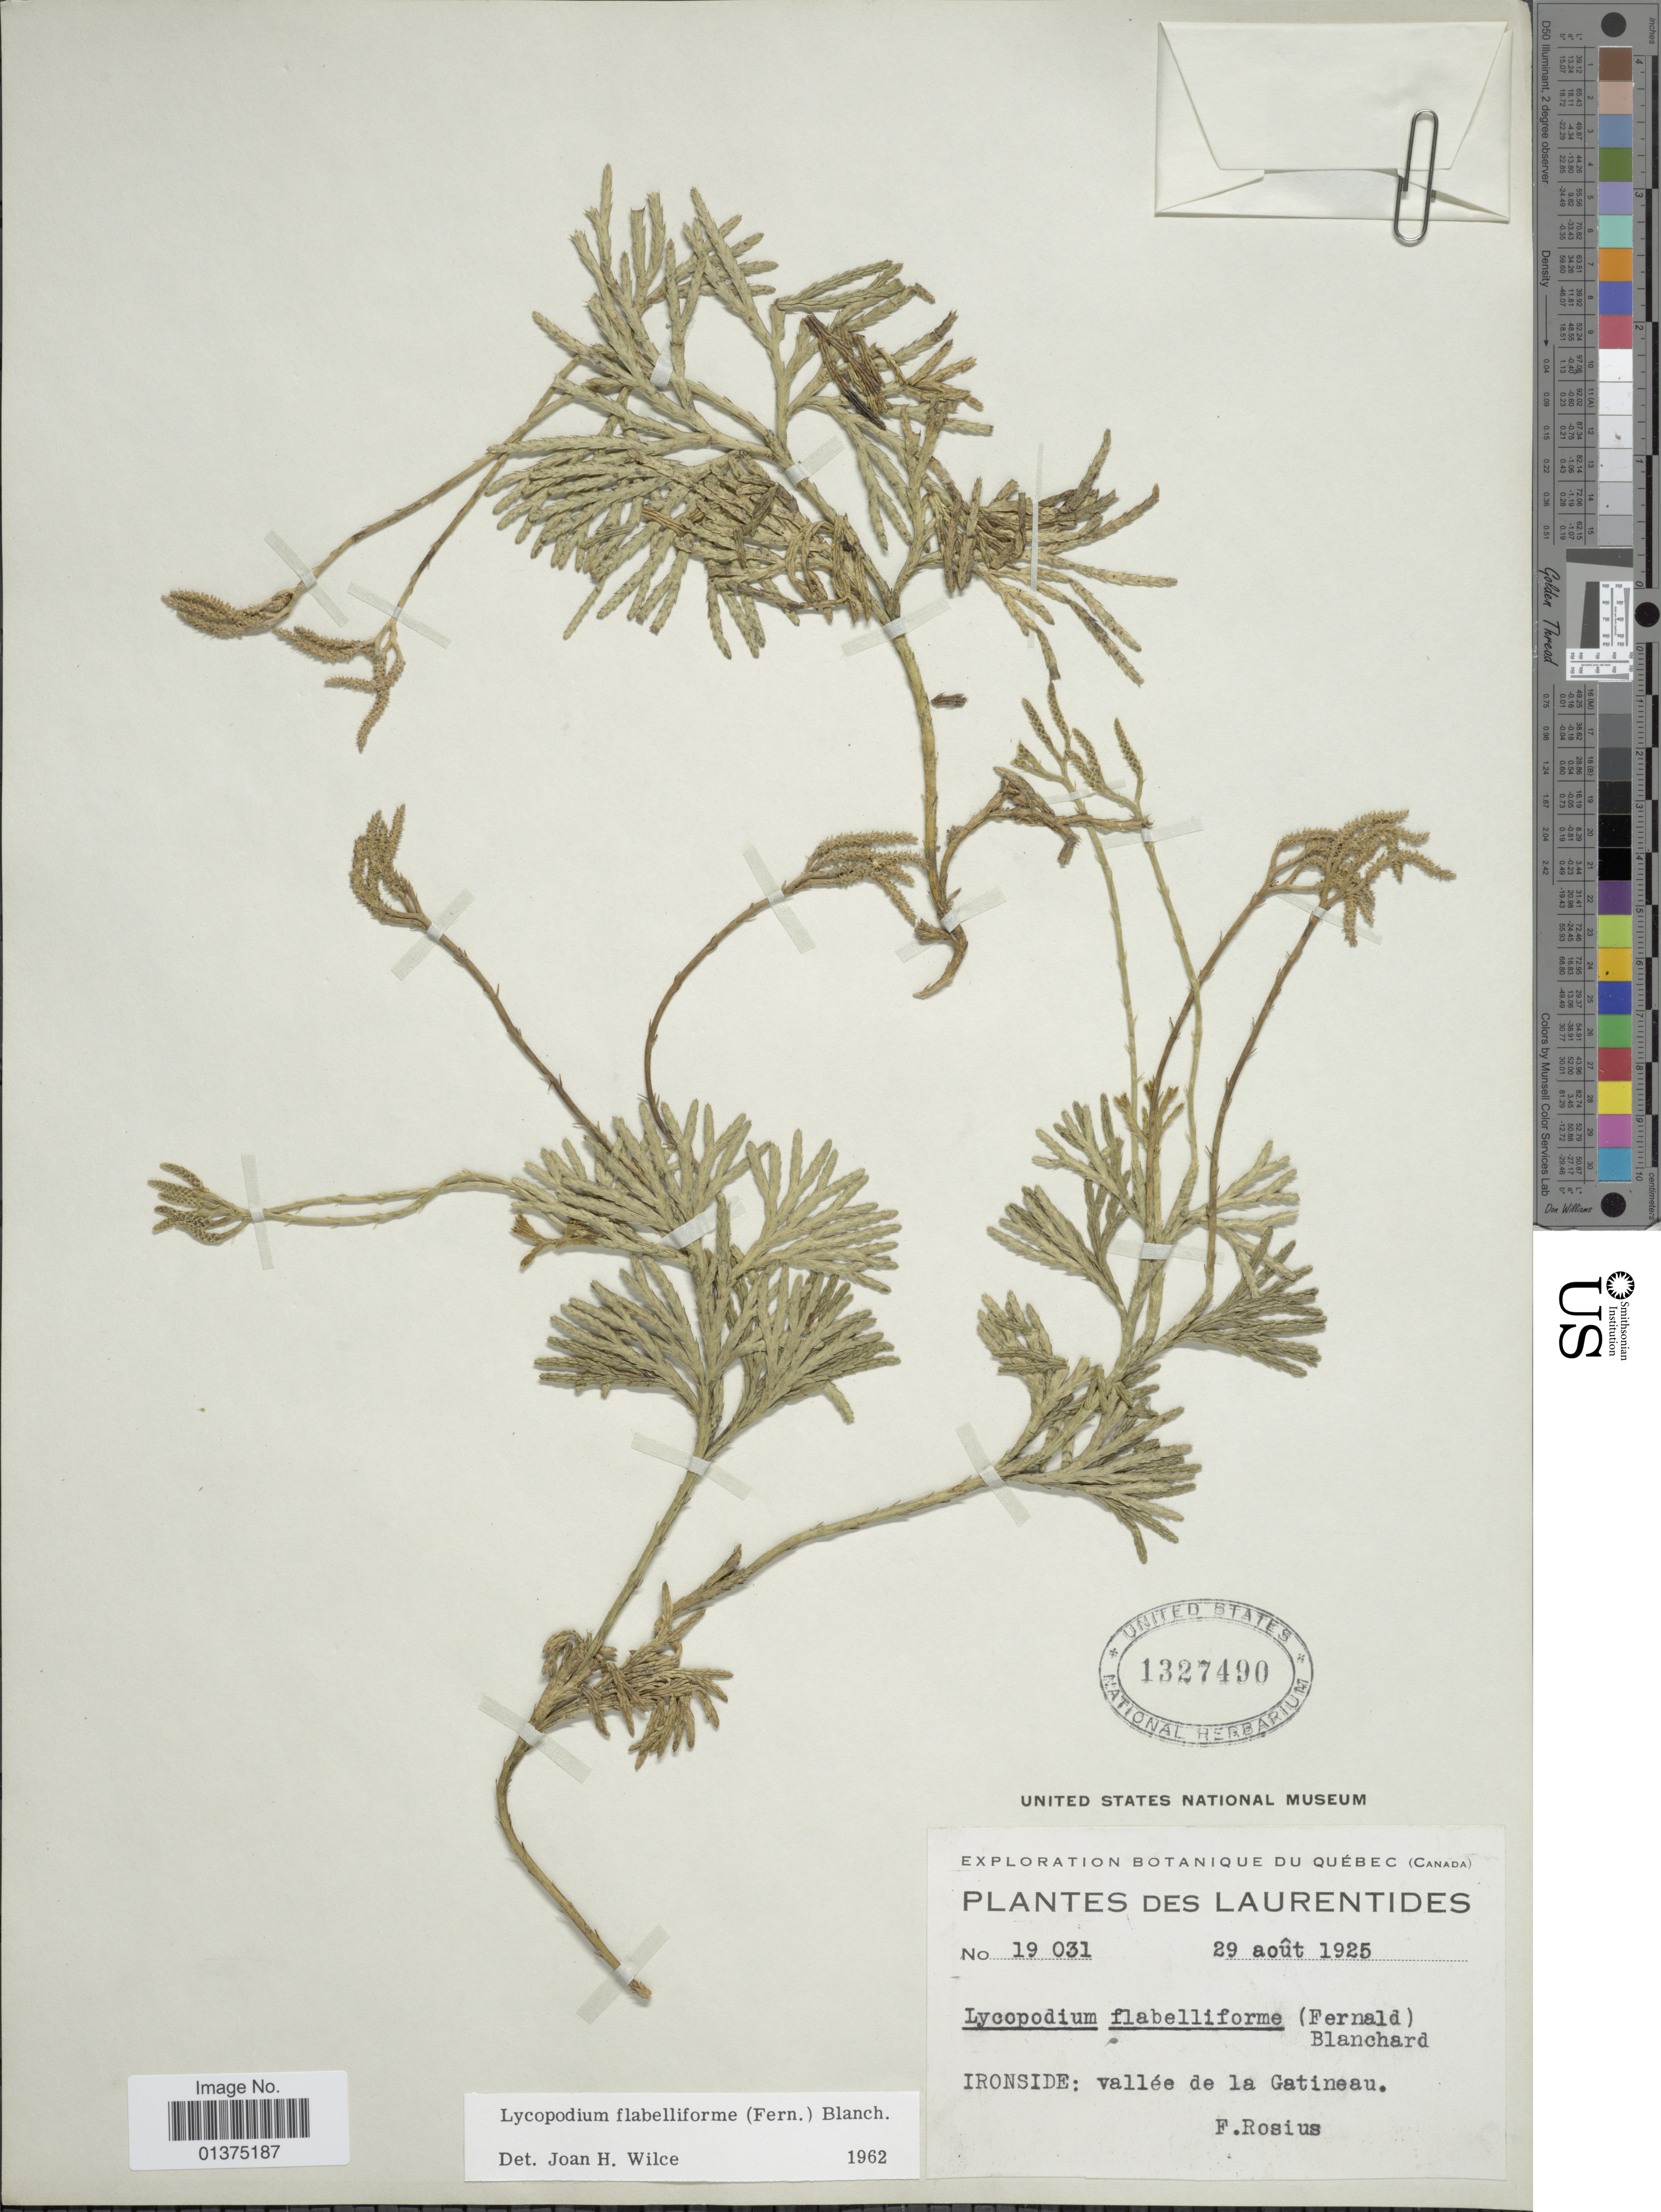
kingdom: Plantae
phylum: Tracheophyta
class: Lycopodiopsida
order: Lycopodiales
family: Lycopodiaceae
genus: Diphasiastrum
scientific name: Diphasiastrum digitatum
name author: (Dill. ex A. Braun) Holub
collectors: F. Rosius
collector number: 19031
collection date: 1925-08-29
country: Canada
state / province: Quebec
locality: Laurentides, ironside: vallée de la Gatineau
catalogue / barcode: US 1327490